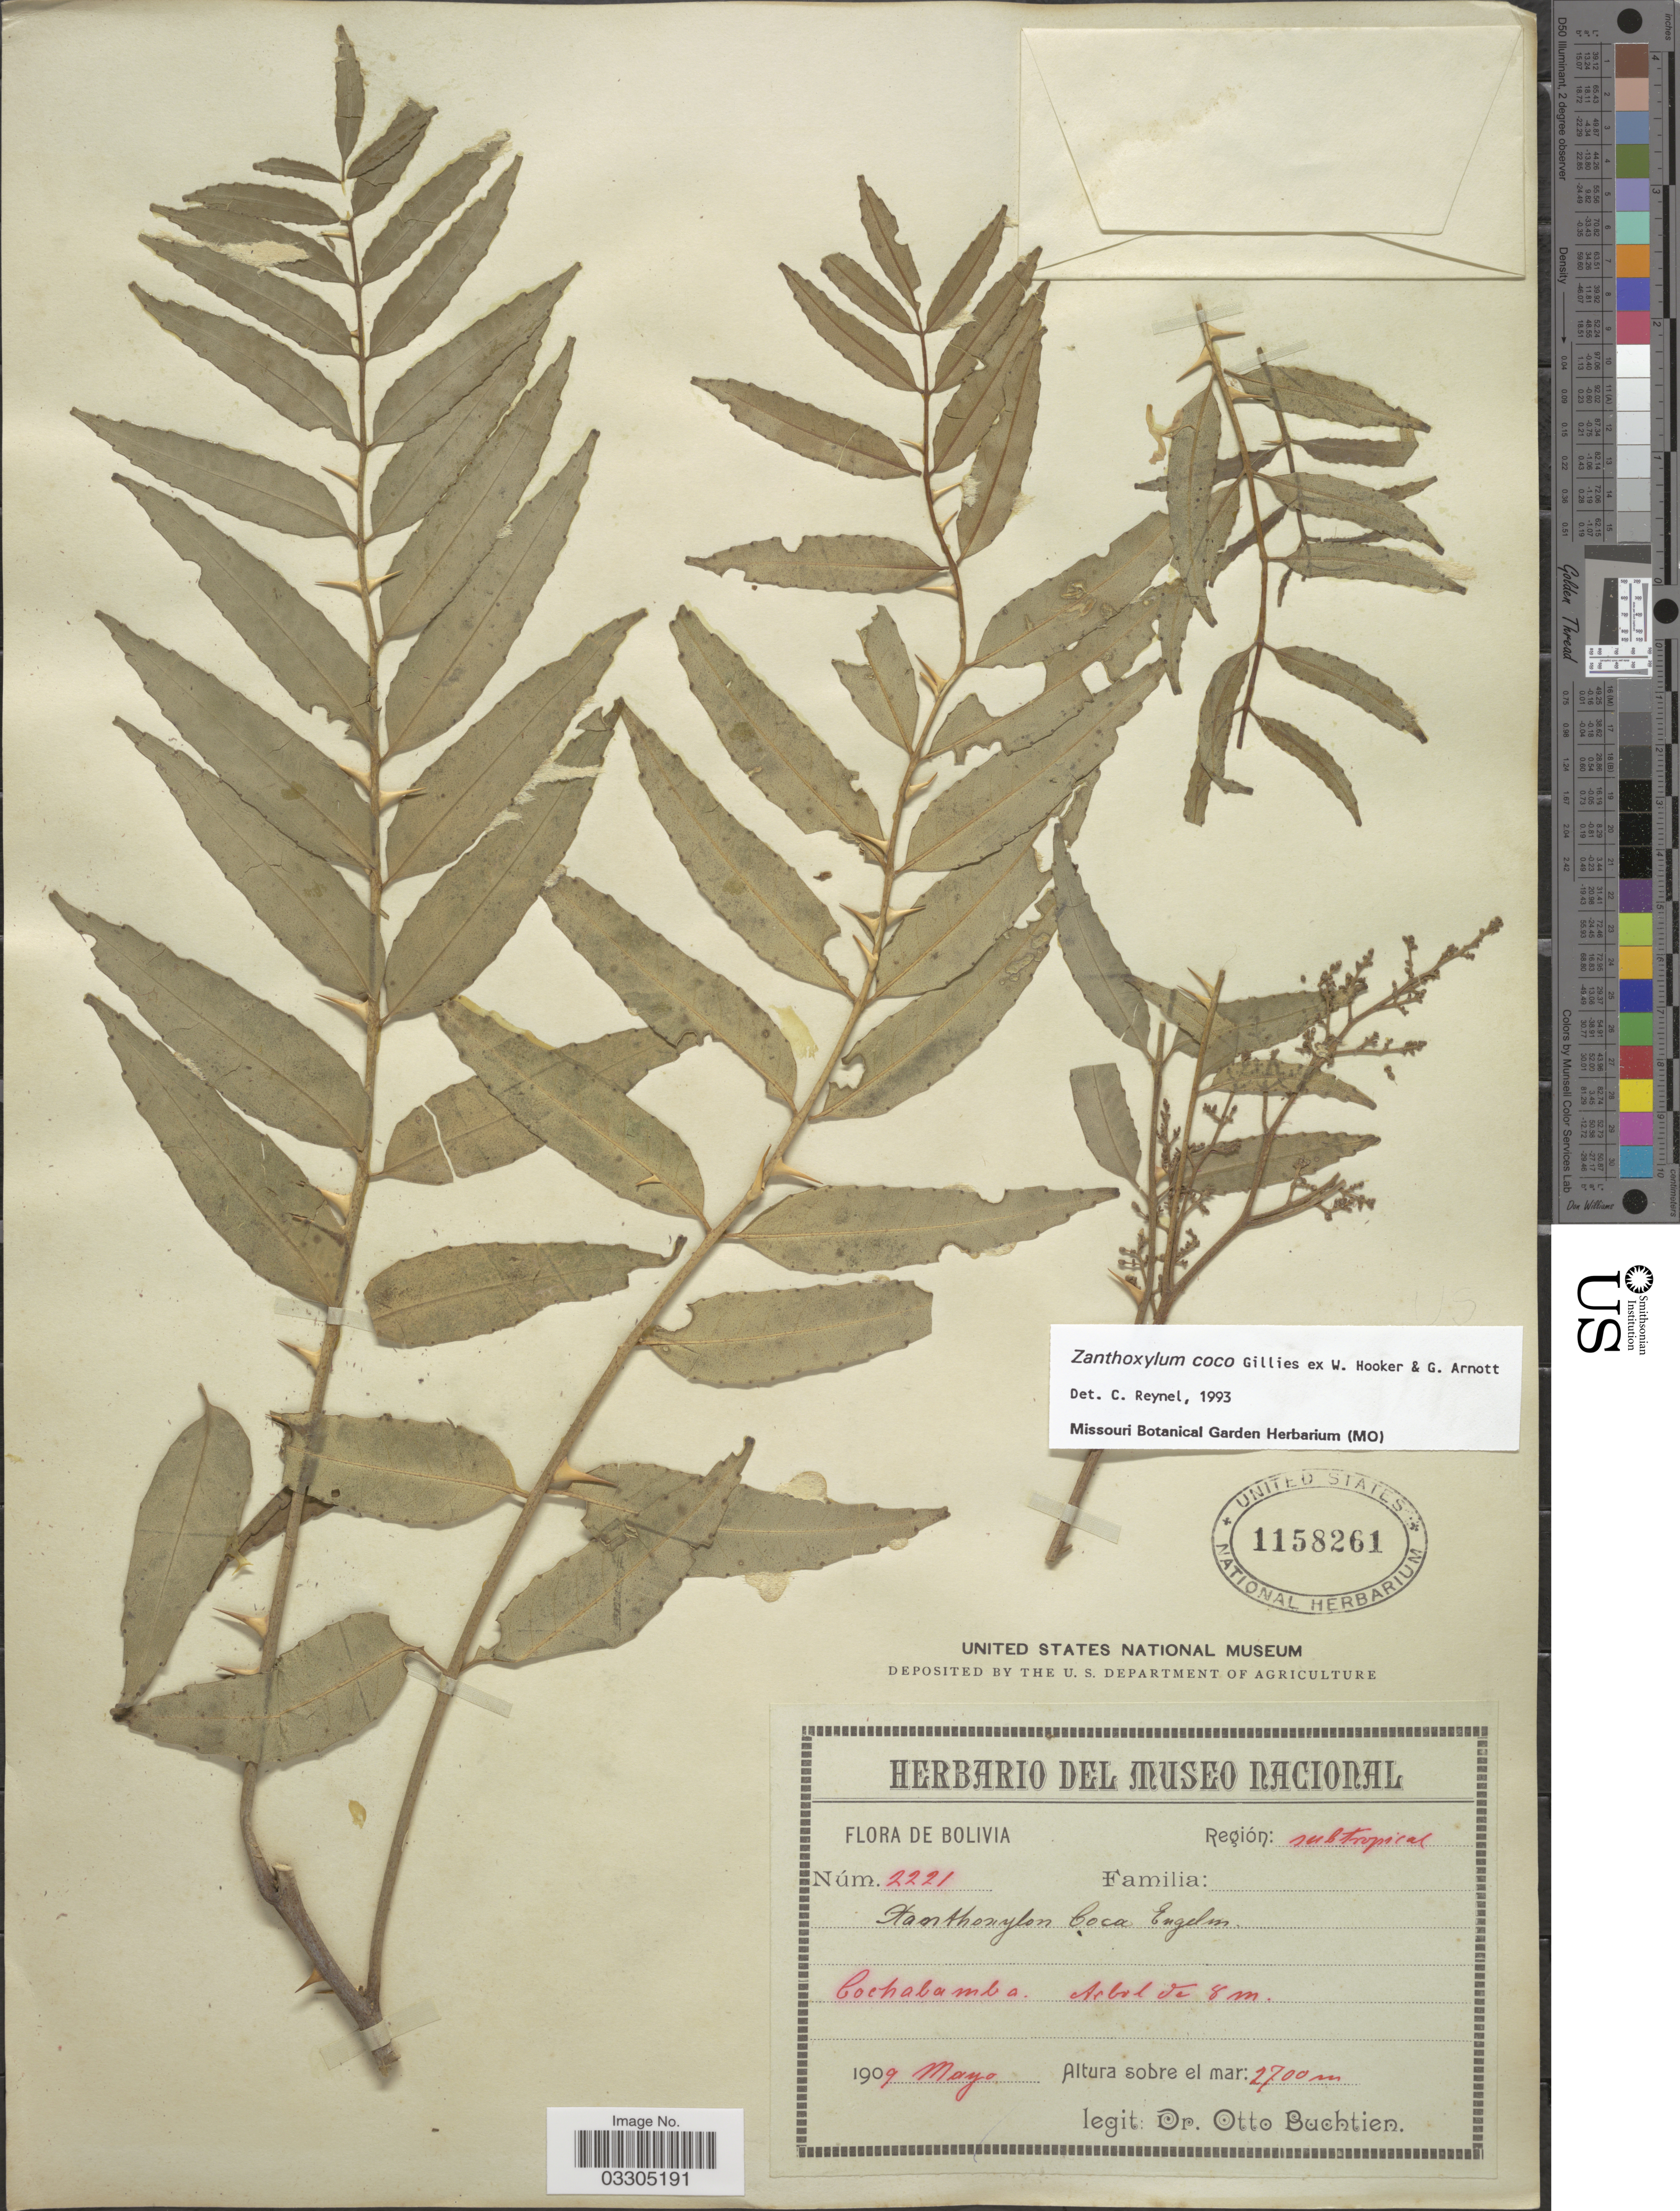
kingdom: Plantae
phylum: Tracheophyta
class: Magnoliopsida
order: Sapindales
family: Rutaceae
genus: Zanthoxylum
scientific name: Zanthoxylum coco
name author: Hook. & Arn.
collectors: O. Buchtien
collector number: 2221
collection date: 1909-05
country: Bolivia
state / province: Cochabamba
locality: Región: subtropical.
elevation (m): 2700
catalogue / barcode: US 1158261